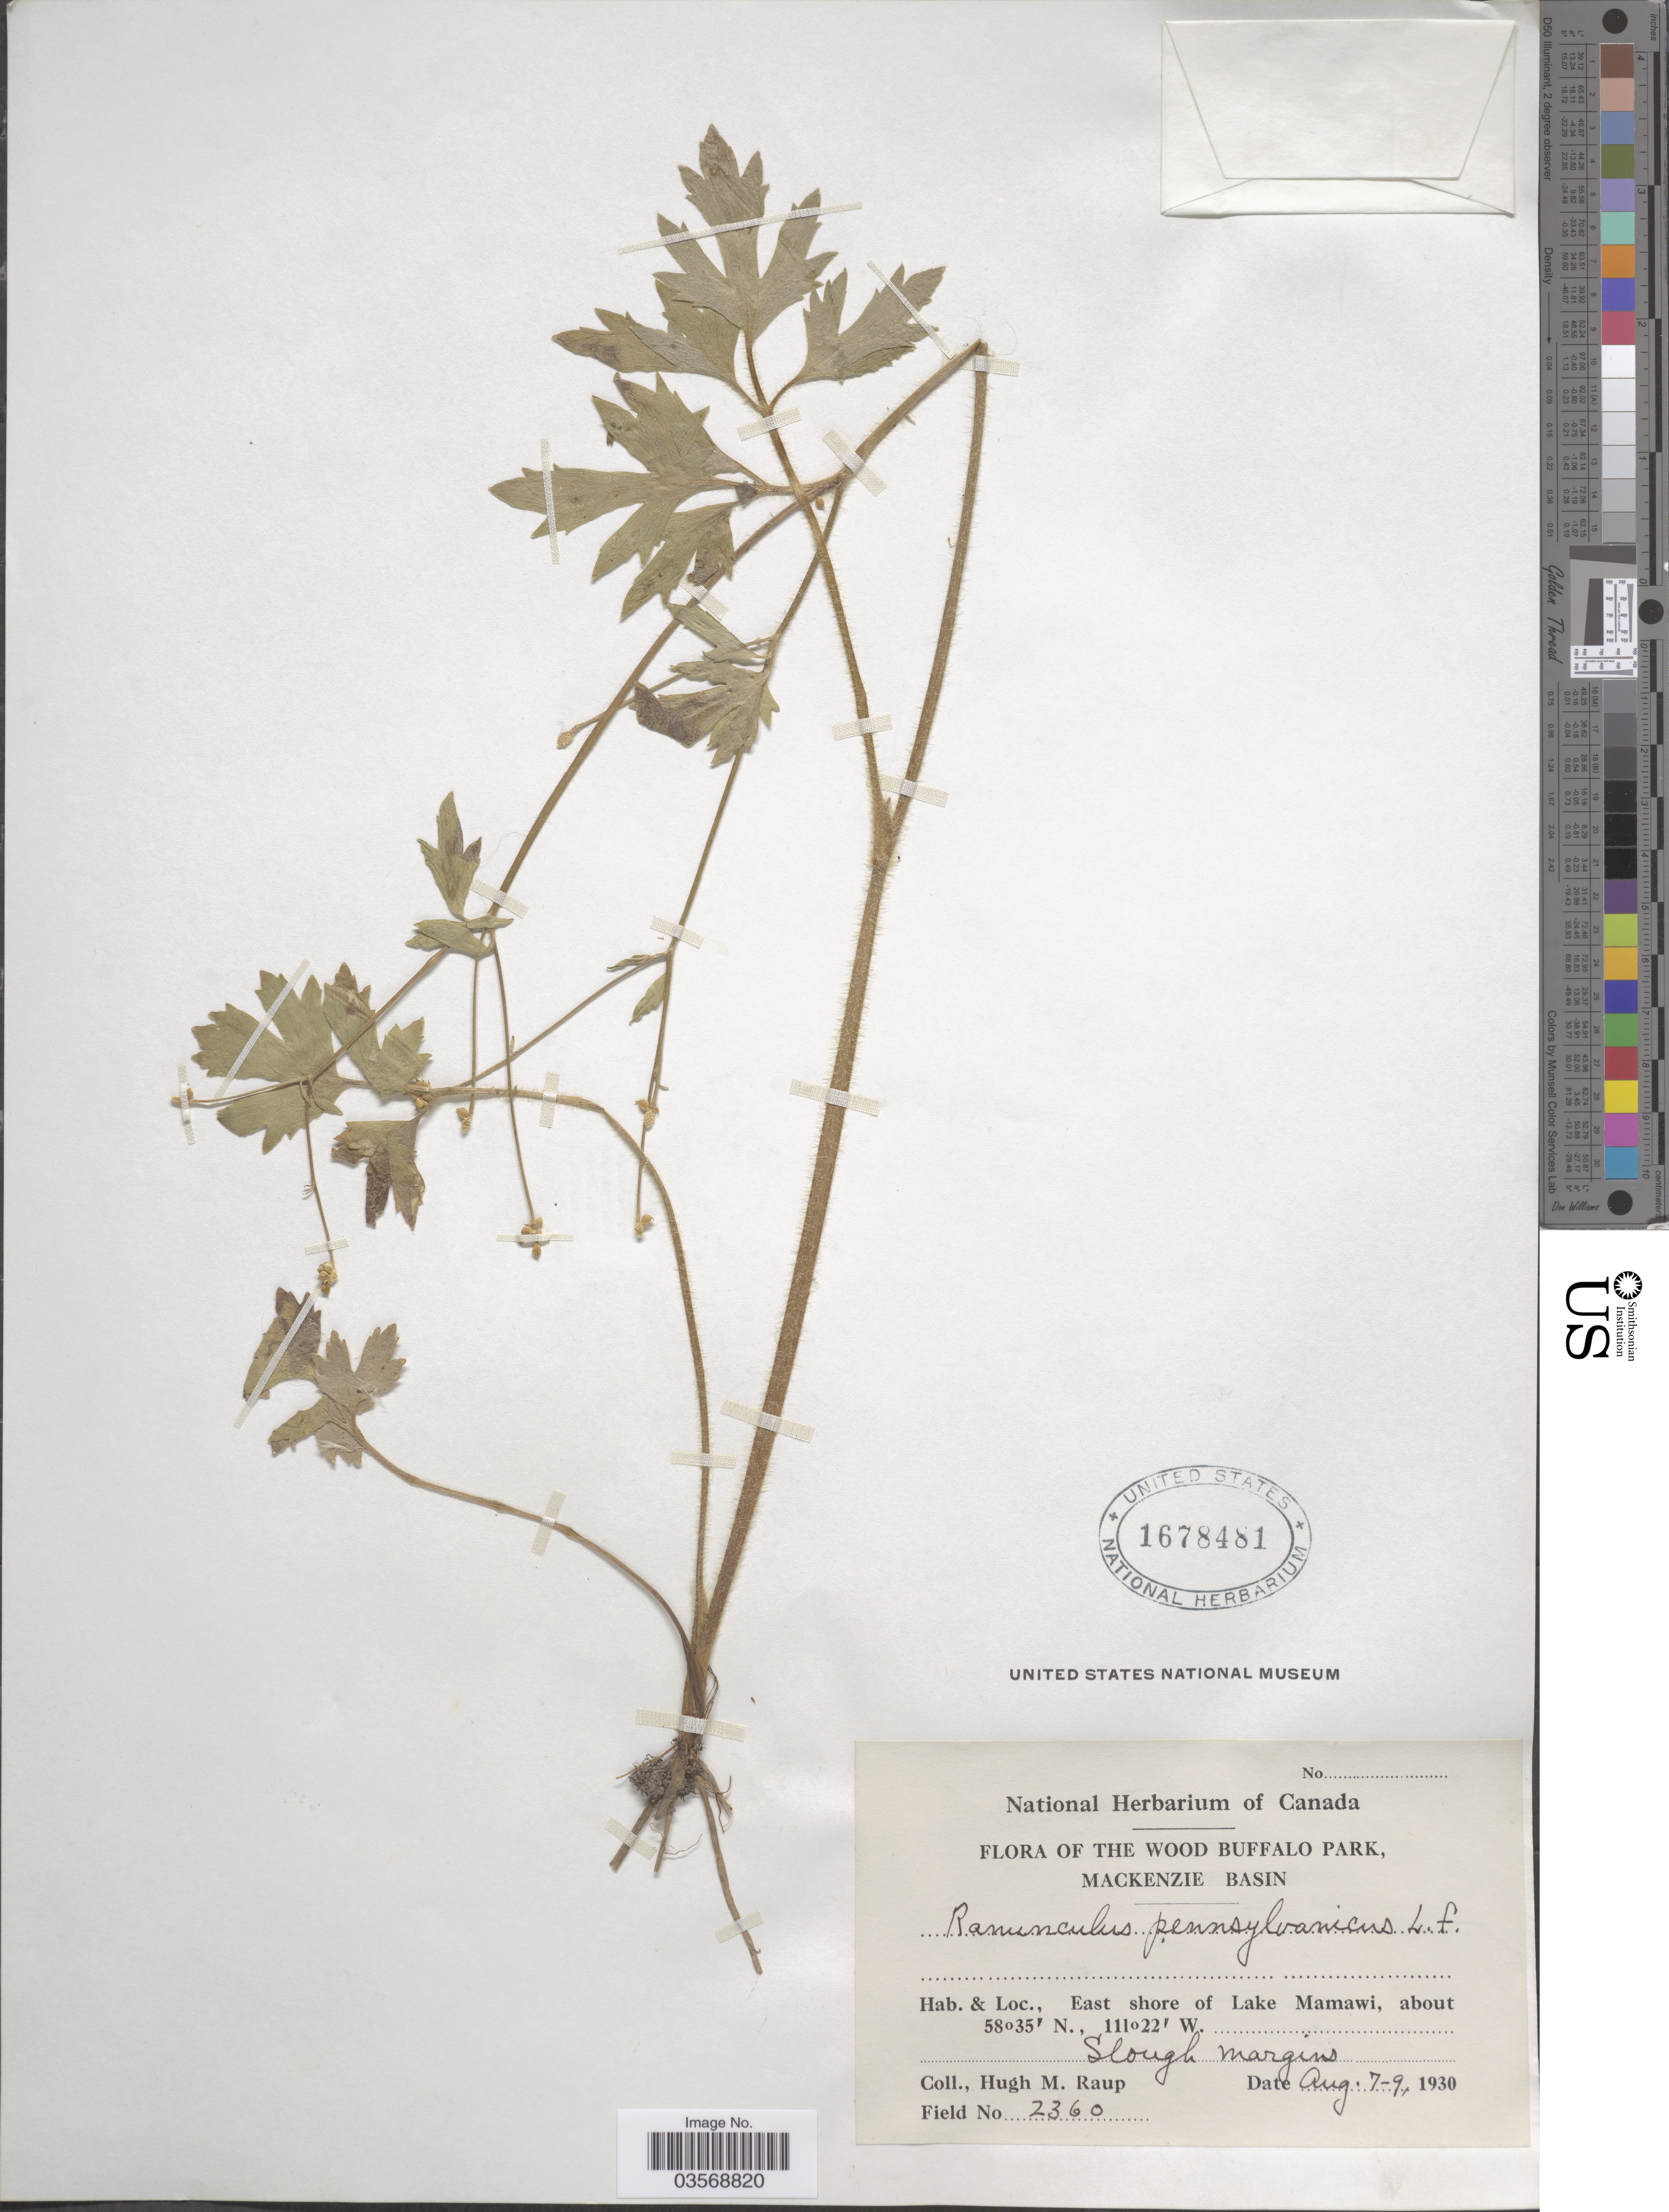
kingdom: Plantae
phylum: Tracheophyta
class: Magnoliopsida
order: Ranunculales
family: Ranunculaceae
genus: Ranunculus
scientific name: Ranunculus pensylvanicus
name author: L. f.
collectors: H. Raup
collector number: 2360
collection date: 1930-08-07/1930-08-09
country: Canada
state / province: Alberta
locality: The Wood Buffalo Park. Mackenzie Basin. East shore of Lake Mamawi.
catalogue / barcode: US 1678481